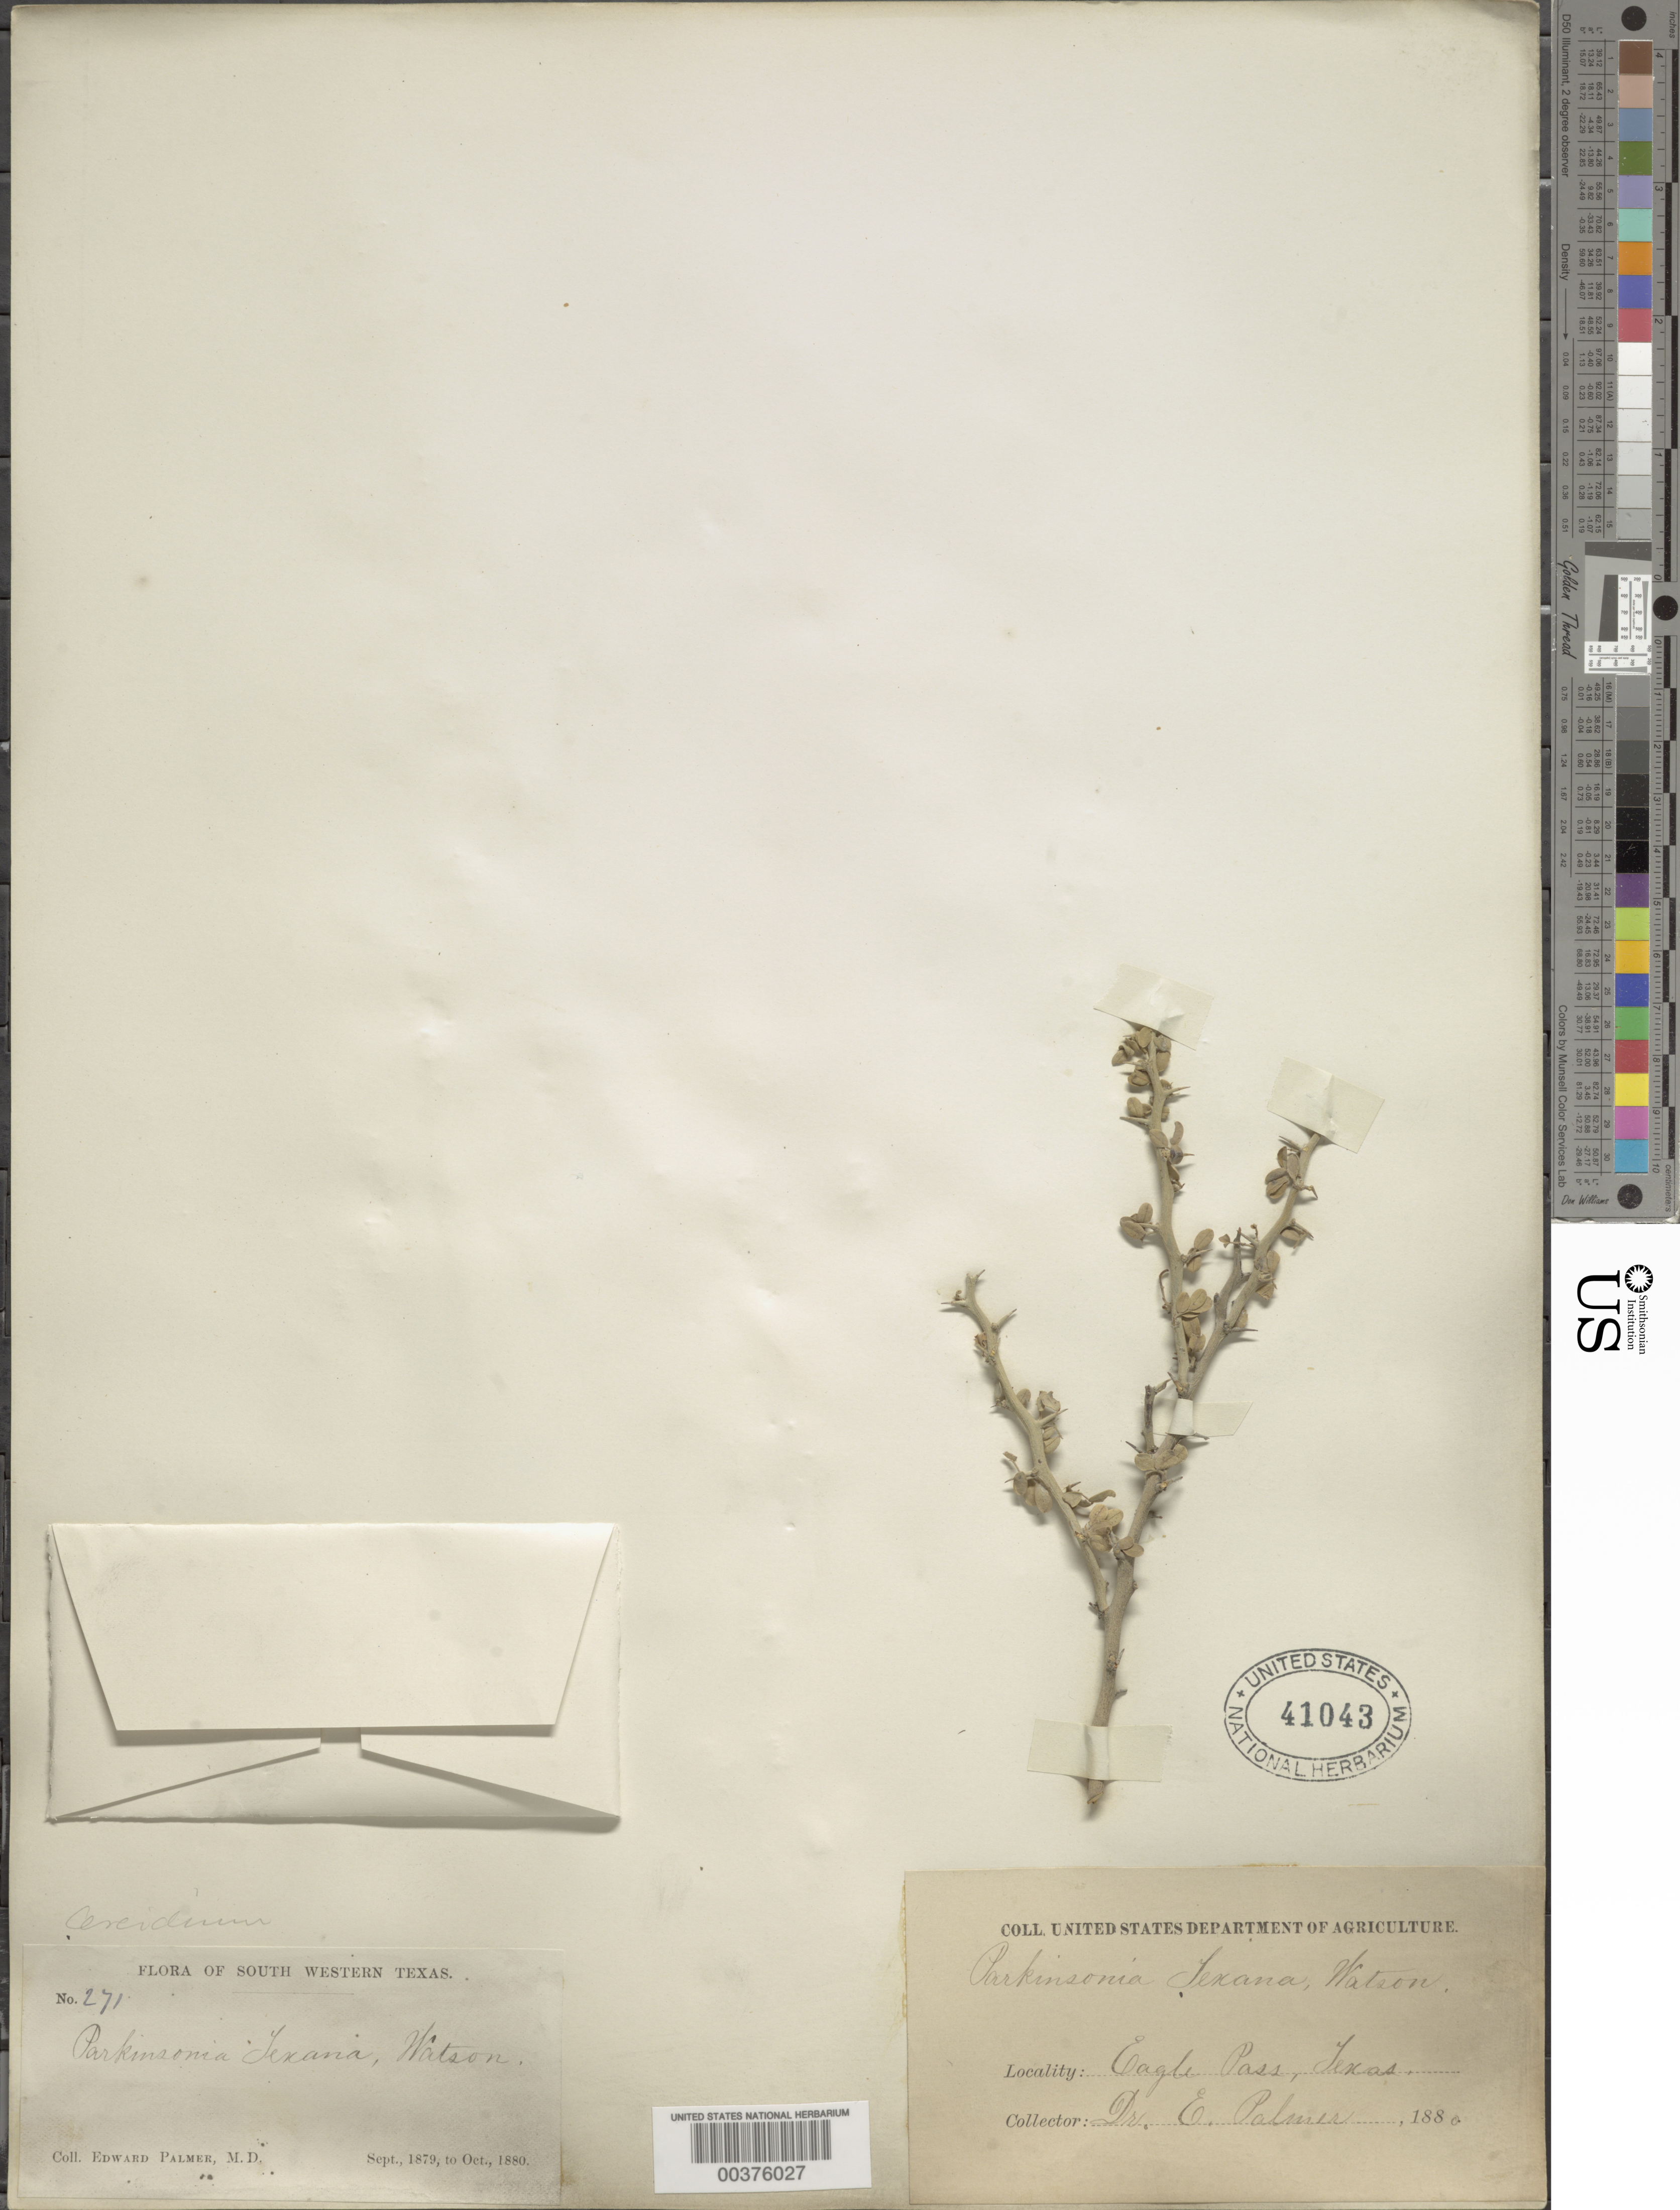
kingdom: Plantae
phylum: Tracheophyta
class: Magnoliopsida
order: Fabales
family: Fabaceae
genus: Parkinsonia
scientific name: Parkinsonia texana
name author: (A. Gray) S. Watson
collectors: E. Palmer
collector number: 271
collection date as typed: Sep 1879 to -- Oct 1880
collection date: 1879-09/1880-10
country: United States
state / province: Texas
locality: Eagle pass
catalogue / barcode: US 41043